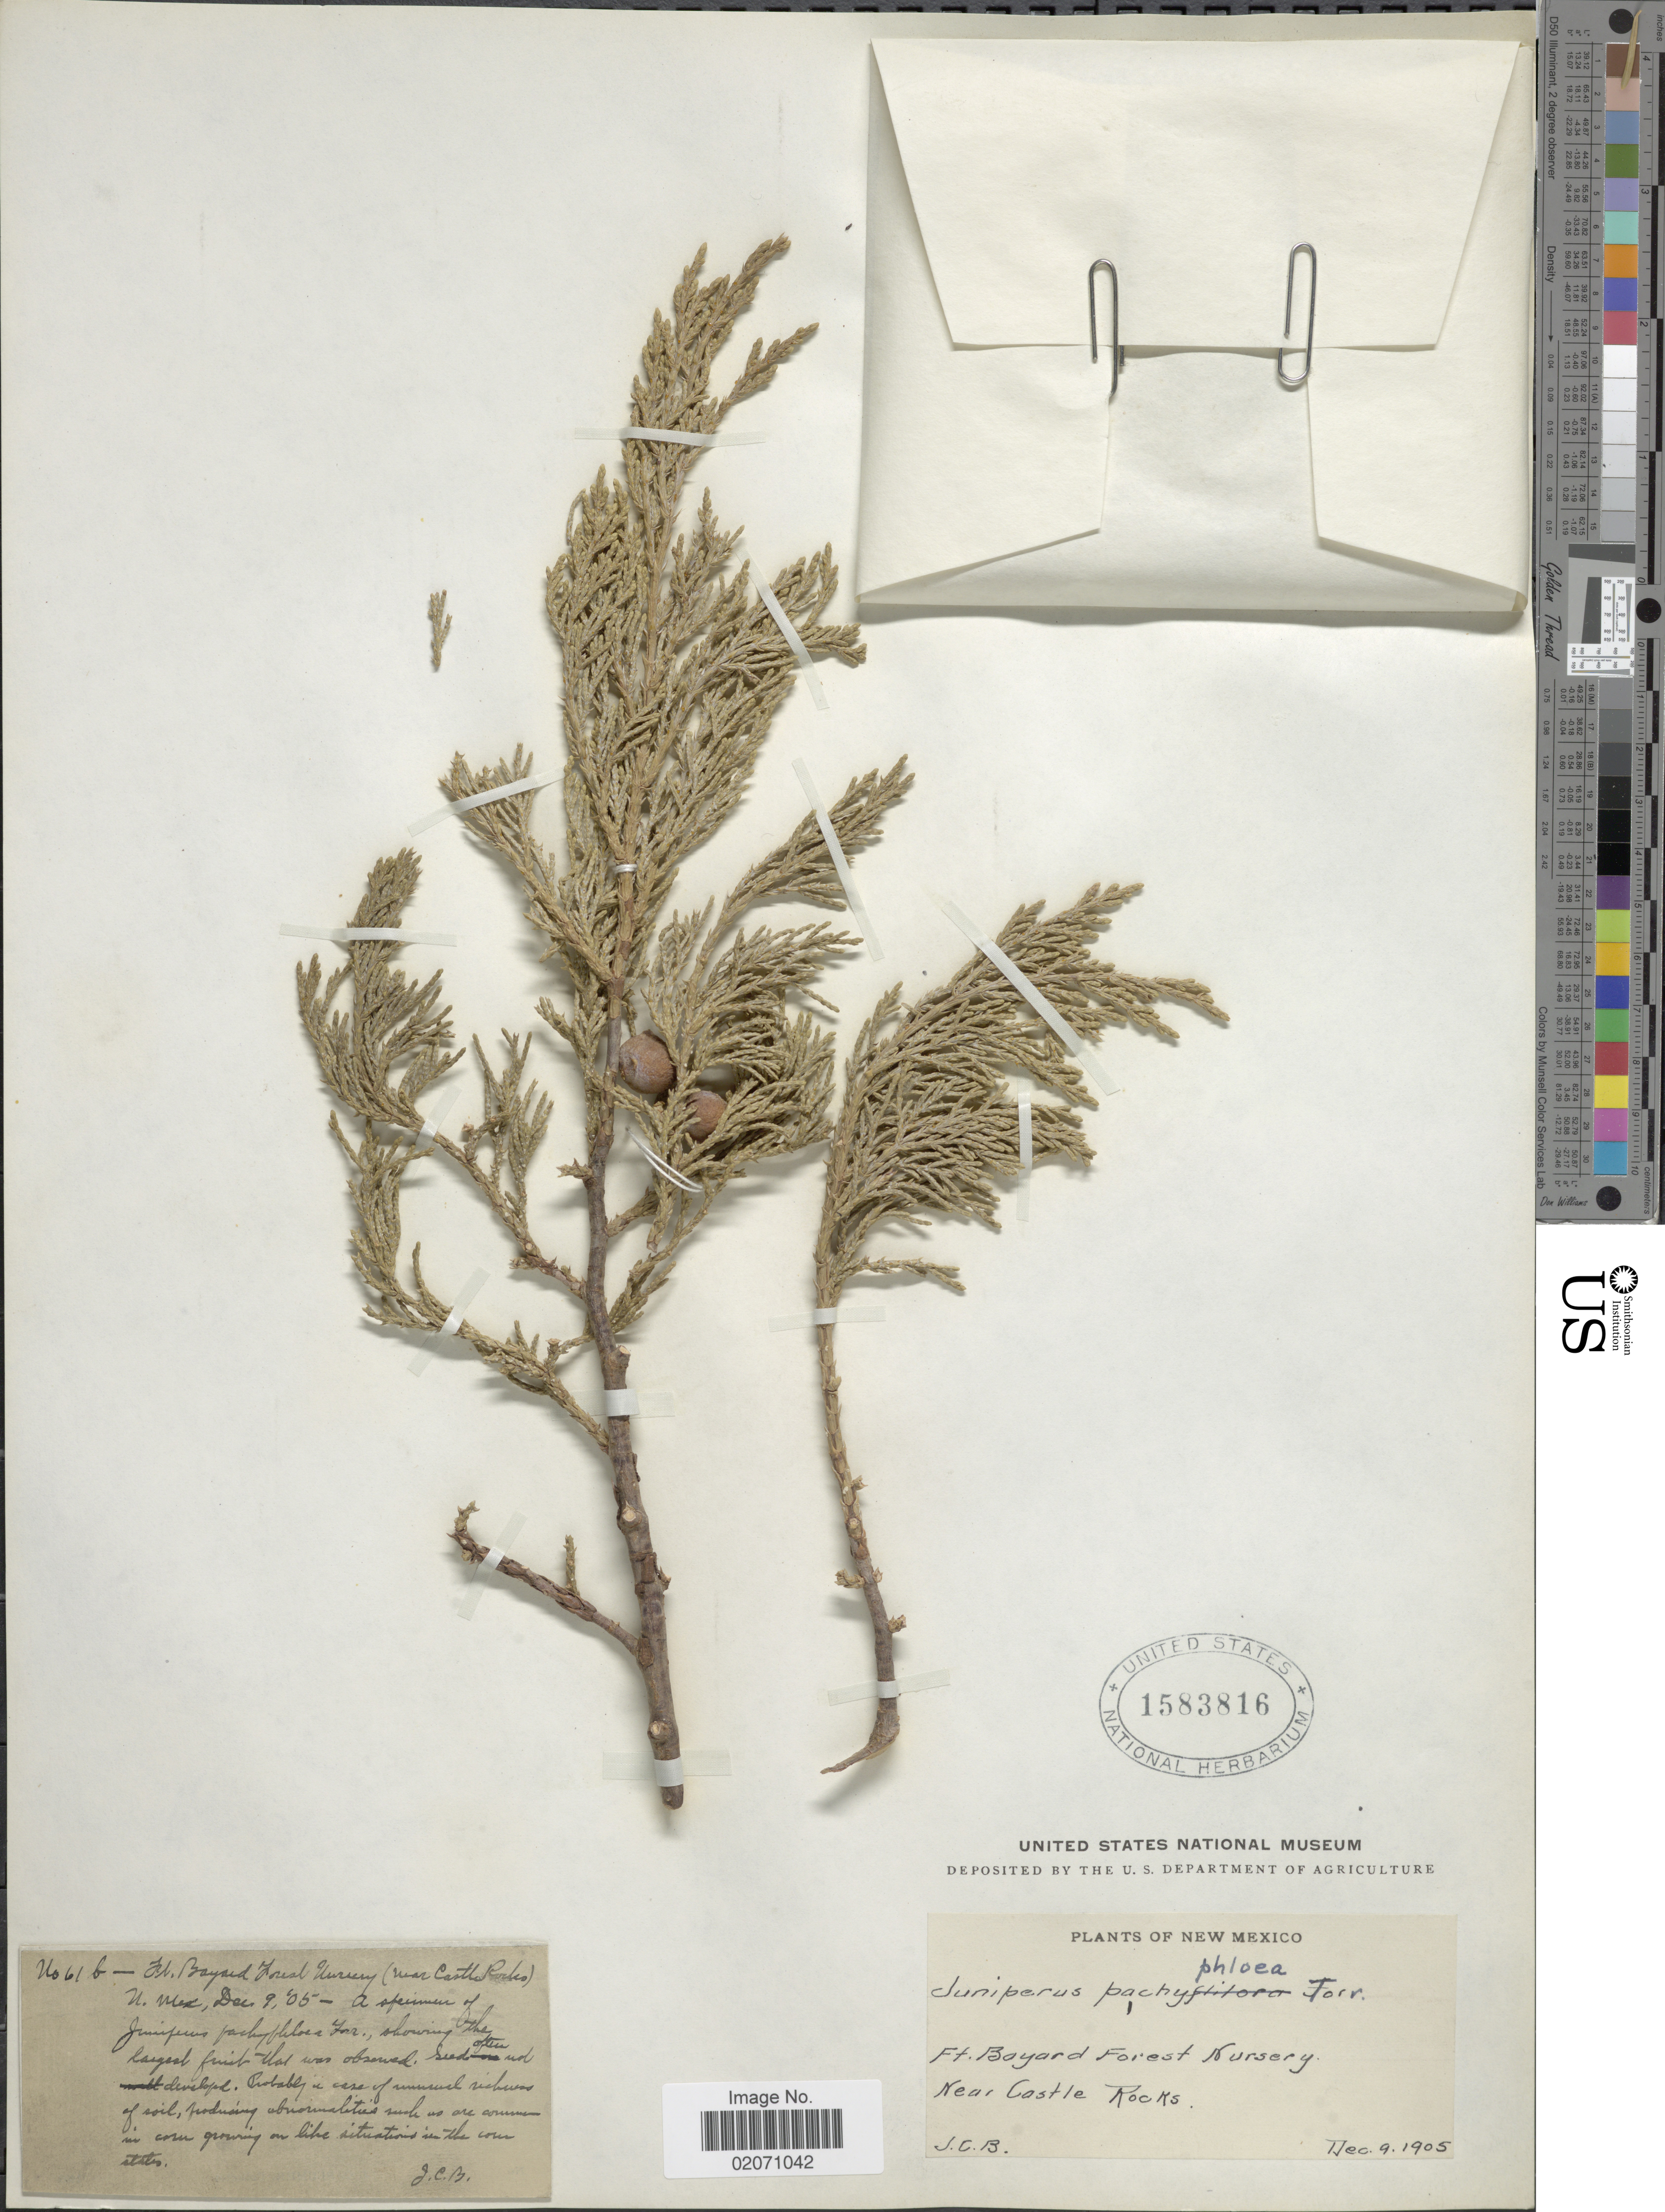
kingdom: Plantae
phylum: Tracheophyta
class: Pinopsida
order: Pinales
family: Cupressaceae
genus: Juniperus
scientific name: Juniperus deppeana var. pachyphlaea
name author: (Torr.) Martínez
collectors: J. C. B.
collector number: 61b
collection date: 1905-12-09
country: United States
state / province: New Mexico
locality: Ft. Bayard Forest Nursery. Near Castle Rocks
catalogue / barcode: US 1583816